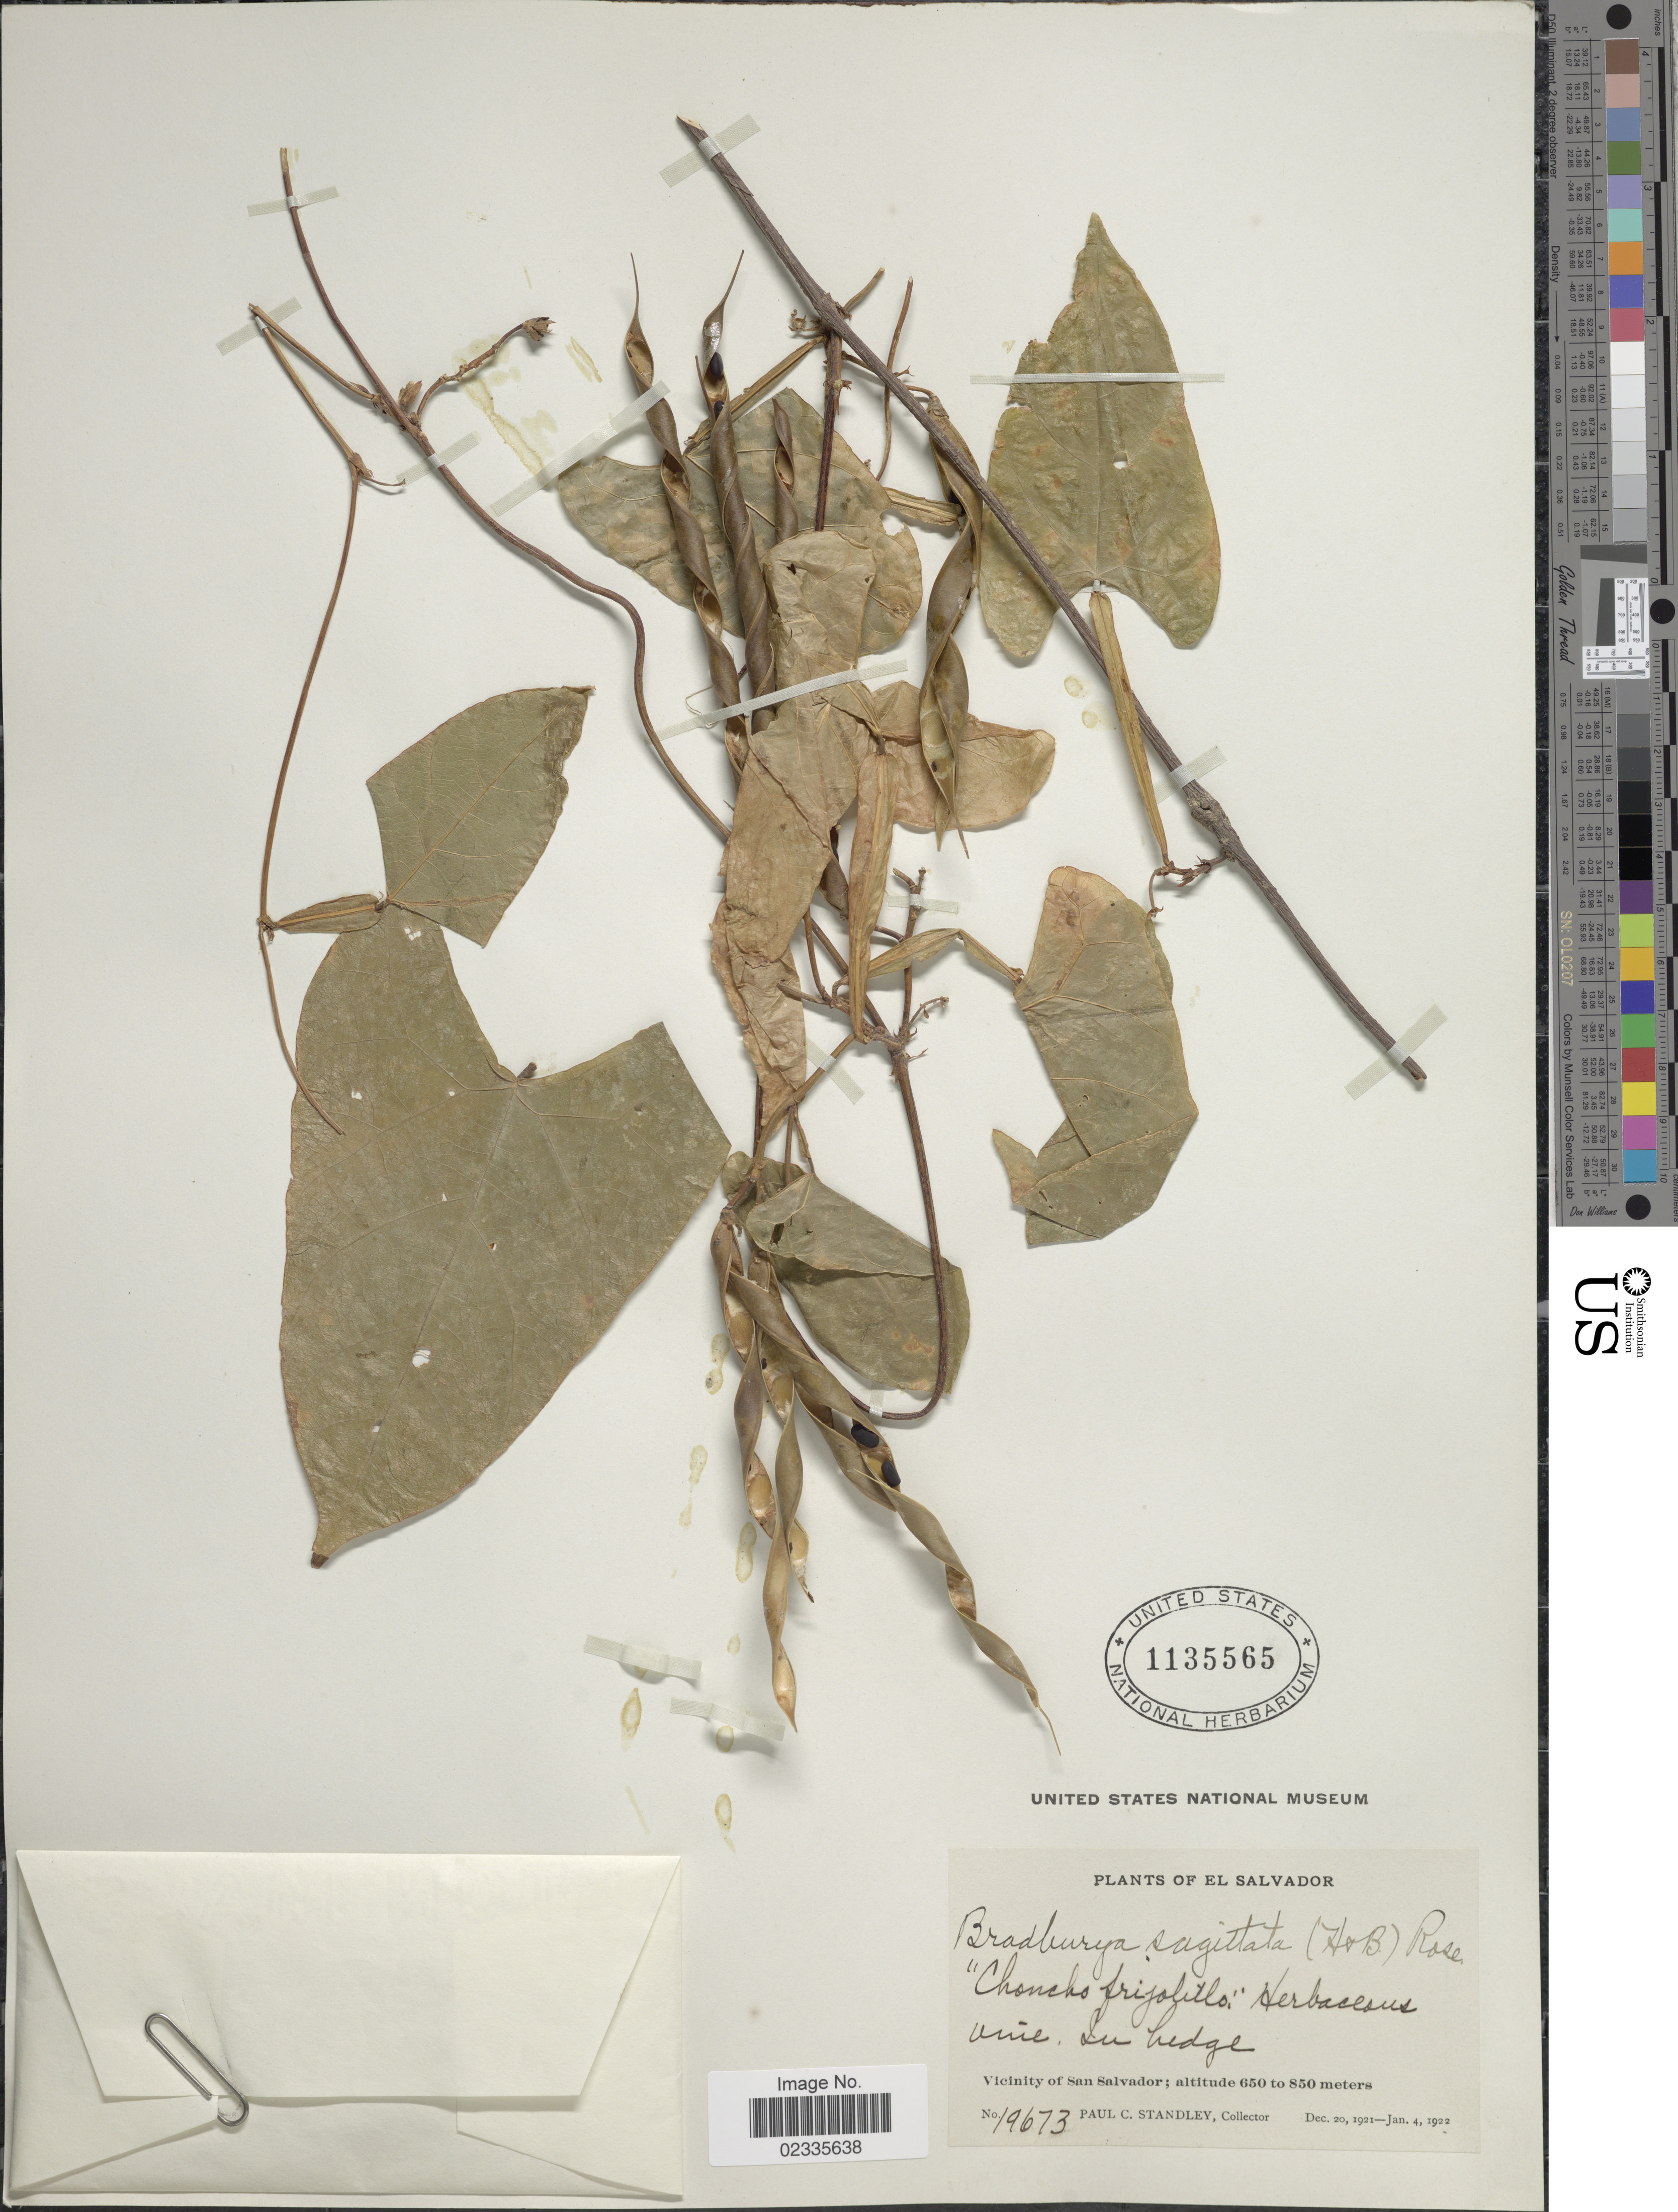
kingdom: Plantae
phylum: Tracheophyta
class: Magnoliopsida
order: Fabales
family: Fabaceae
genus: Centrosema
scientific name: Centrosema sagittata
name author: (Kunth) Rose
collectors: P. C. Standley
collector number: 19673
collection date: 1921-12-20/1922-01-04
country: El Salvador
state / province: San Salvador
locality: Vicinity of San Salvador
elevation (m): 650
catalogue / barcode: US 1135565